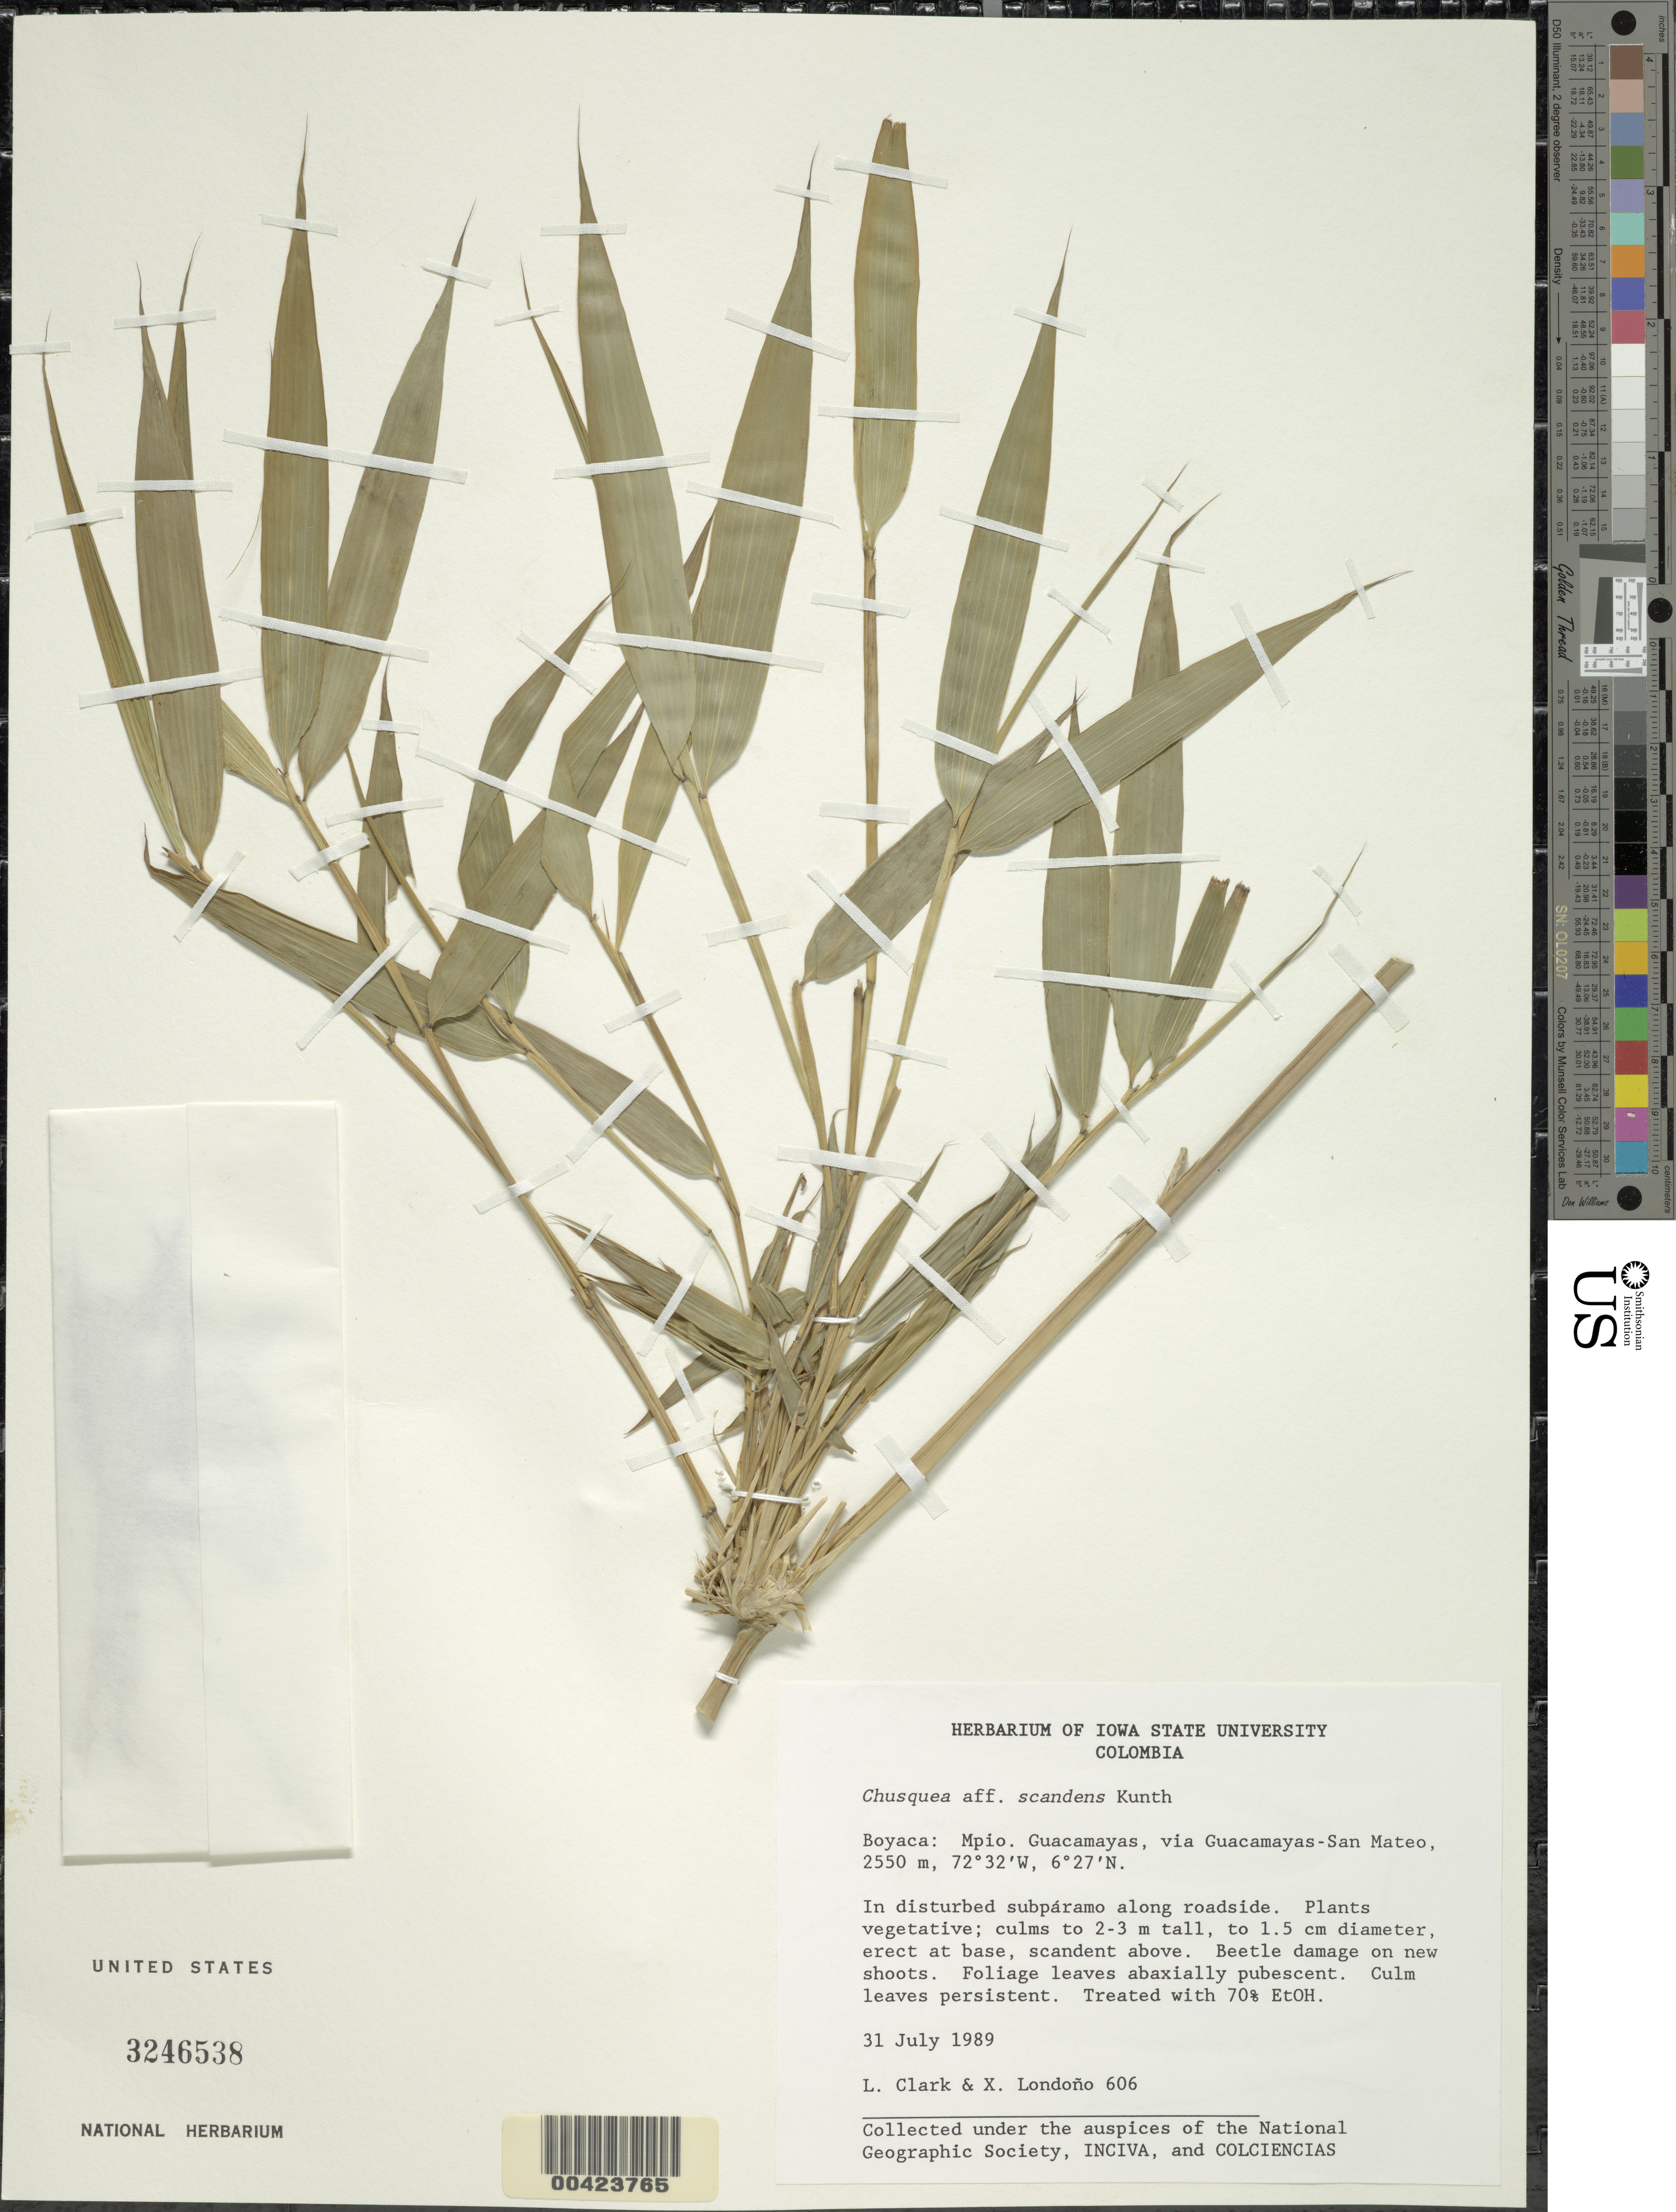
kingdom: Plantae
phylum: Tracheophyta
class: Liliopsida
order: Poales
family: Poaceae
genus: Chusquea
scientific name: Chusquea scandens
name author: Kunth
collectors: L. G. Clark & X. Londoño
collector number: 606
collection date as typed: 31 Jul 1989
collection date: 1989-07-31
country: Colombia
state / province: Boyacá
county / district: Guacamayas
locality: Via Guacamayas - San Mateo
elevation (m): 2550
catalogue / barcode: US 3246538